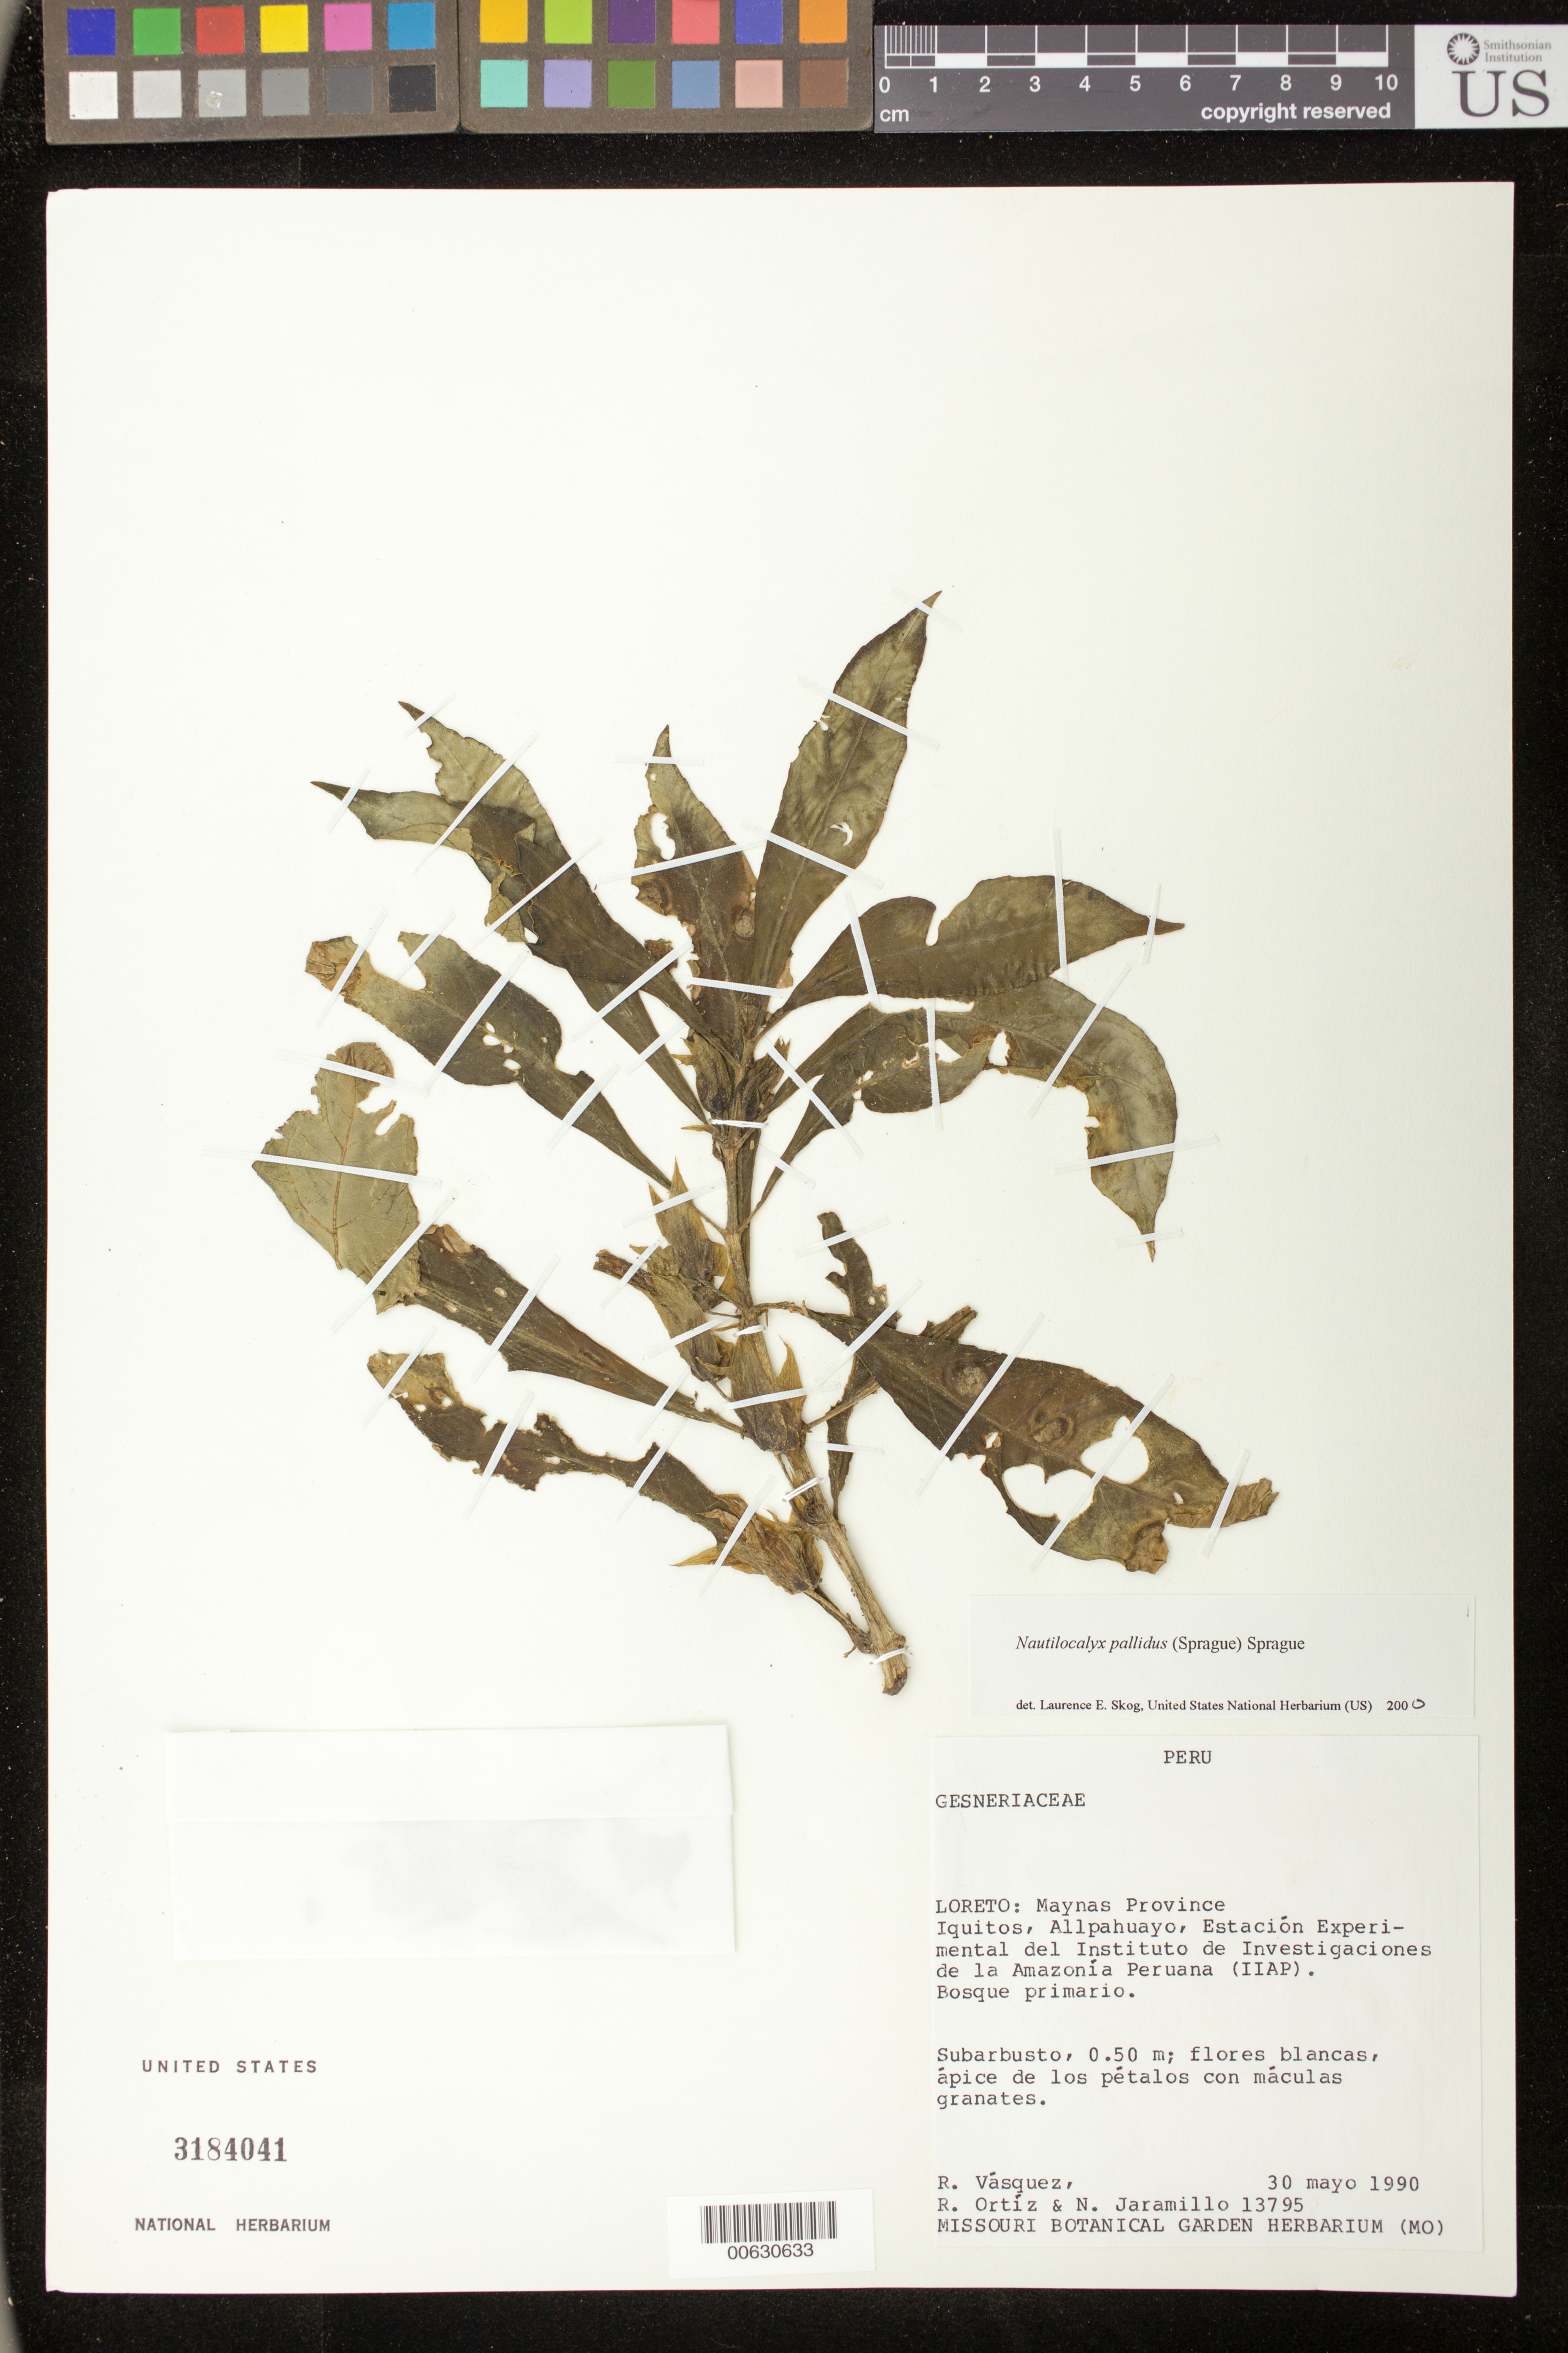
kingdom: Plantae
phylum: Tracheophyta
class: Magnoliopsida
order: Lamiales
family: Gesneriaceae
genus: Nautilocalyx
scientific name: Nautilocalyx pallidus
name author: (Sprague) C. Sprague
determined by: Skog, Laurence E.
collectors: R. Vásquez, R. del C. Ortiz & N. Jaramillo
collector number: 13795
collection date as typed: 30 May 1990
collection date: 1990-05-30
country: Peru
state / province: Loreto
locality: Prov. Maynas; Iquitos, Allpahuayo, Estación Experimental del Instituto de Investigaciones de la Amazonía Peruana (IIAP)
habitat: Bosque primario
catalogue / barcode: US 3184041